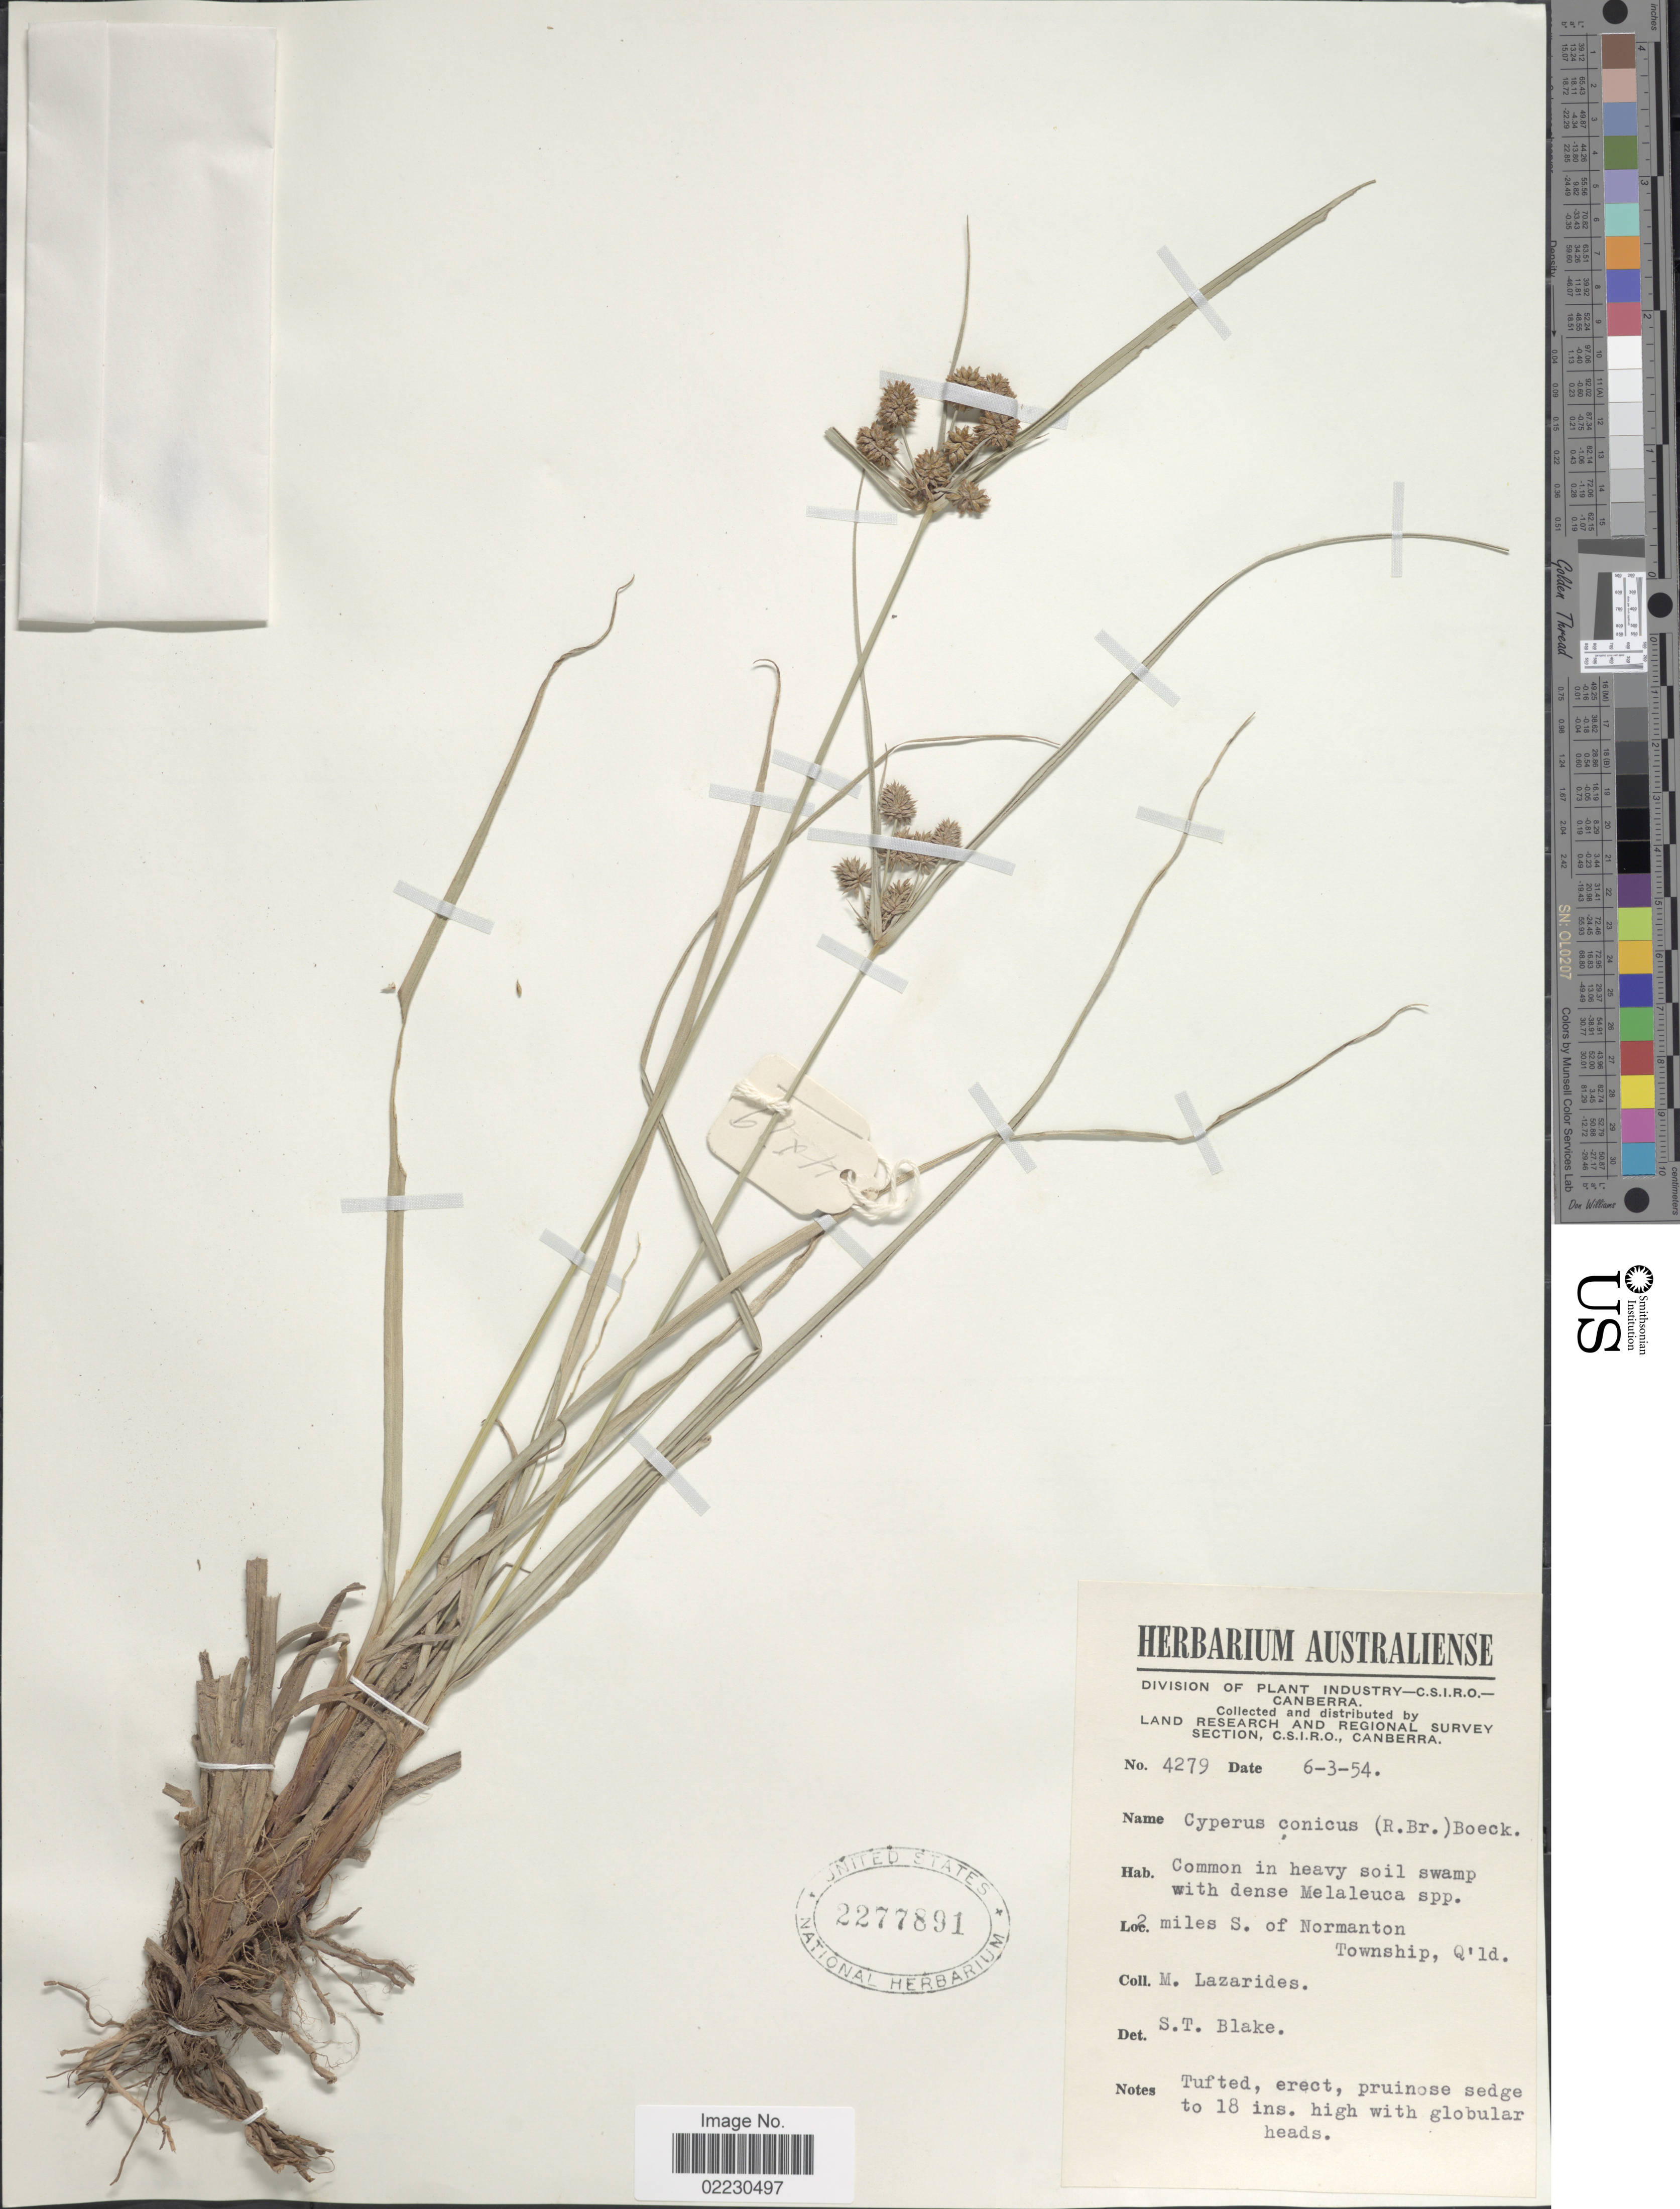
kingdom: Plantae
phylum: Tracheophyta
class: Liliopsida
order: Poales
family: Cyperaceae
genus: Cyperus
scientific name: Cyperus conicus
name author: (R. Br.) Boeckeler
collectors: M. Lazarides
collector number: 4279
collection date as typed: Transcribed d/m/y: 6/3/54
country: Australia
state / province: Queensland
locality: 2 miles S. of Normanton, Township, Q'ld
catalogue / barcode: US 2277891